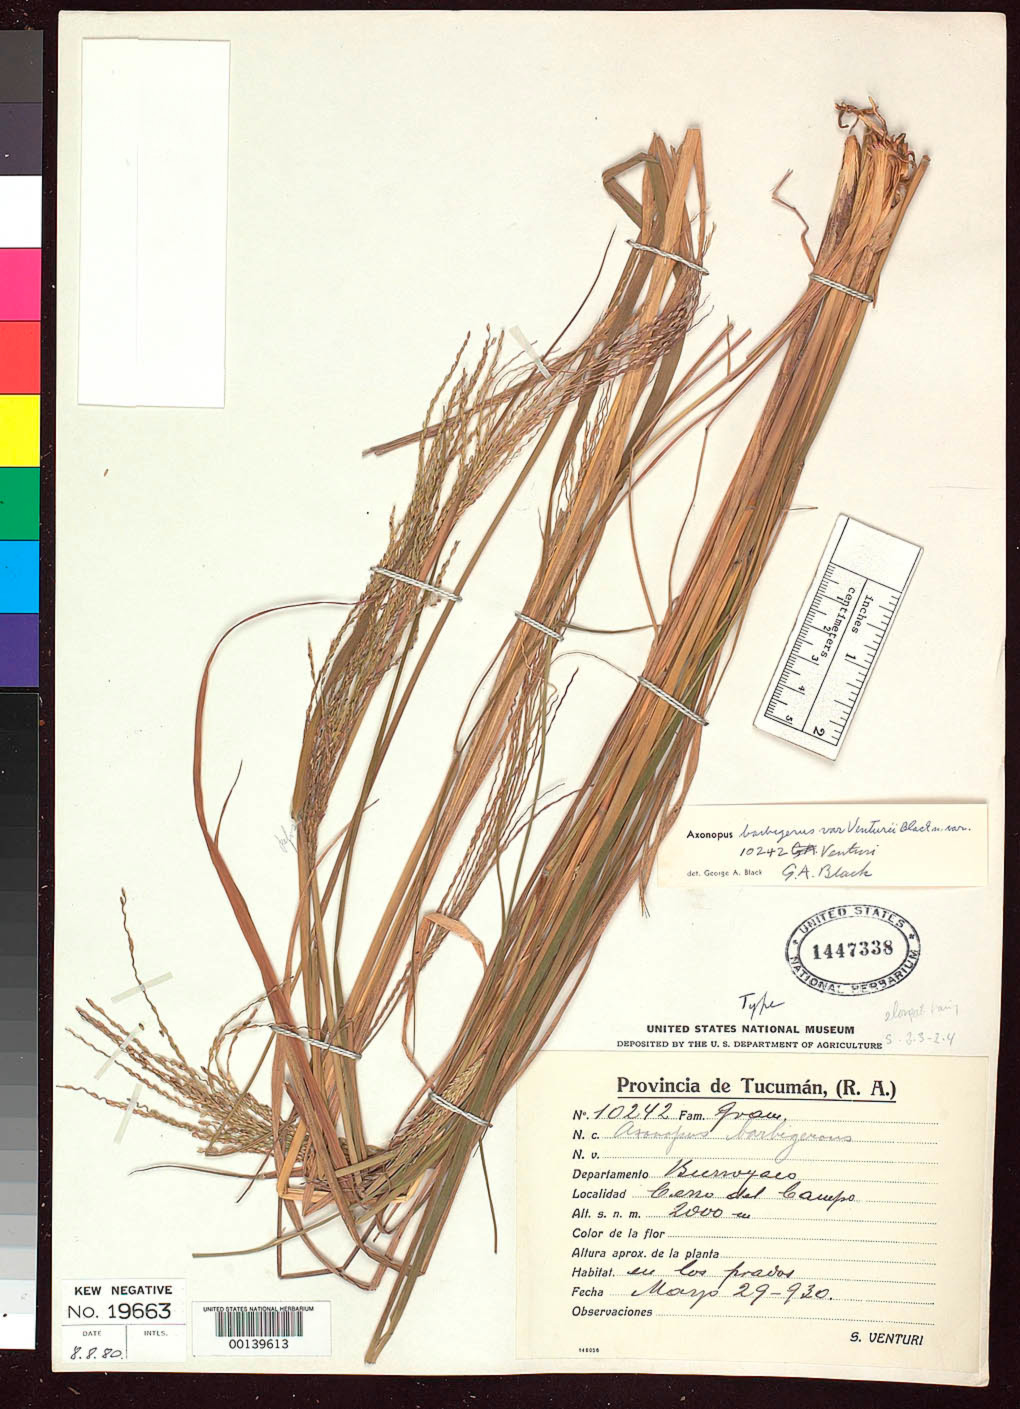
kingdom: Plantae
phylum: Tracheophyta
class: Liliopsida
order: Poales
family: Poaceae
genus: Axonopus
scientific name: Axonopus barbigerus var. venturii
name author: G.A. Black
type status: Holotype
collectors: S. Venturi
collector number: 10242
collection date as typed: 29 May 1930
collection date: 1930-05-29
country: Argentina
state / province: Tucumán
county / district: Burroyaco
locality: Cerro del Campo.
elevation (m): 2000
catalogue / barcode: US 1447338